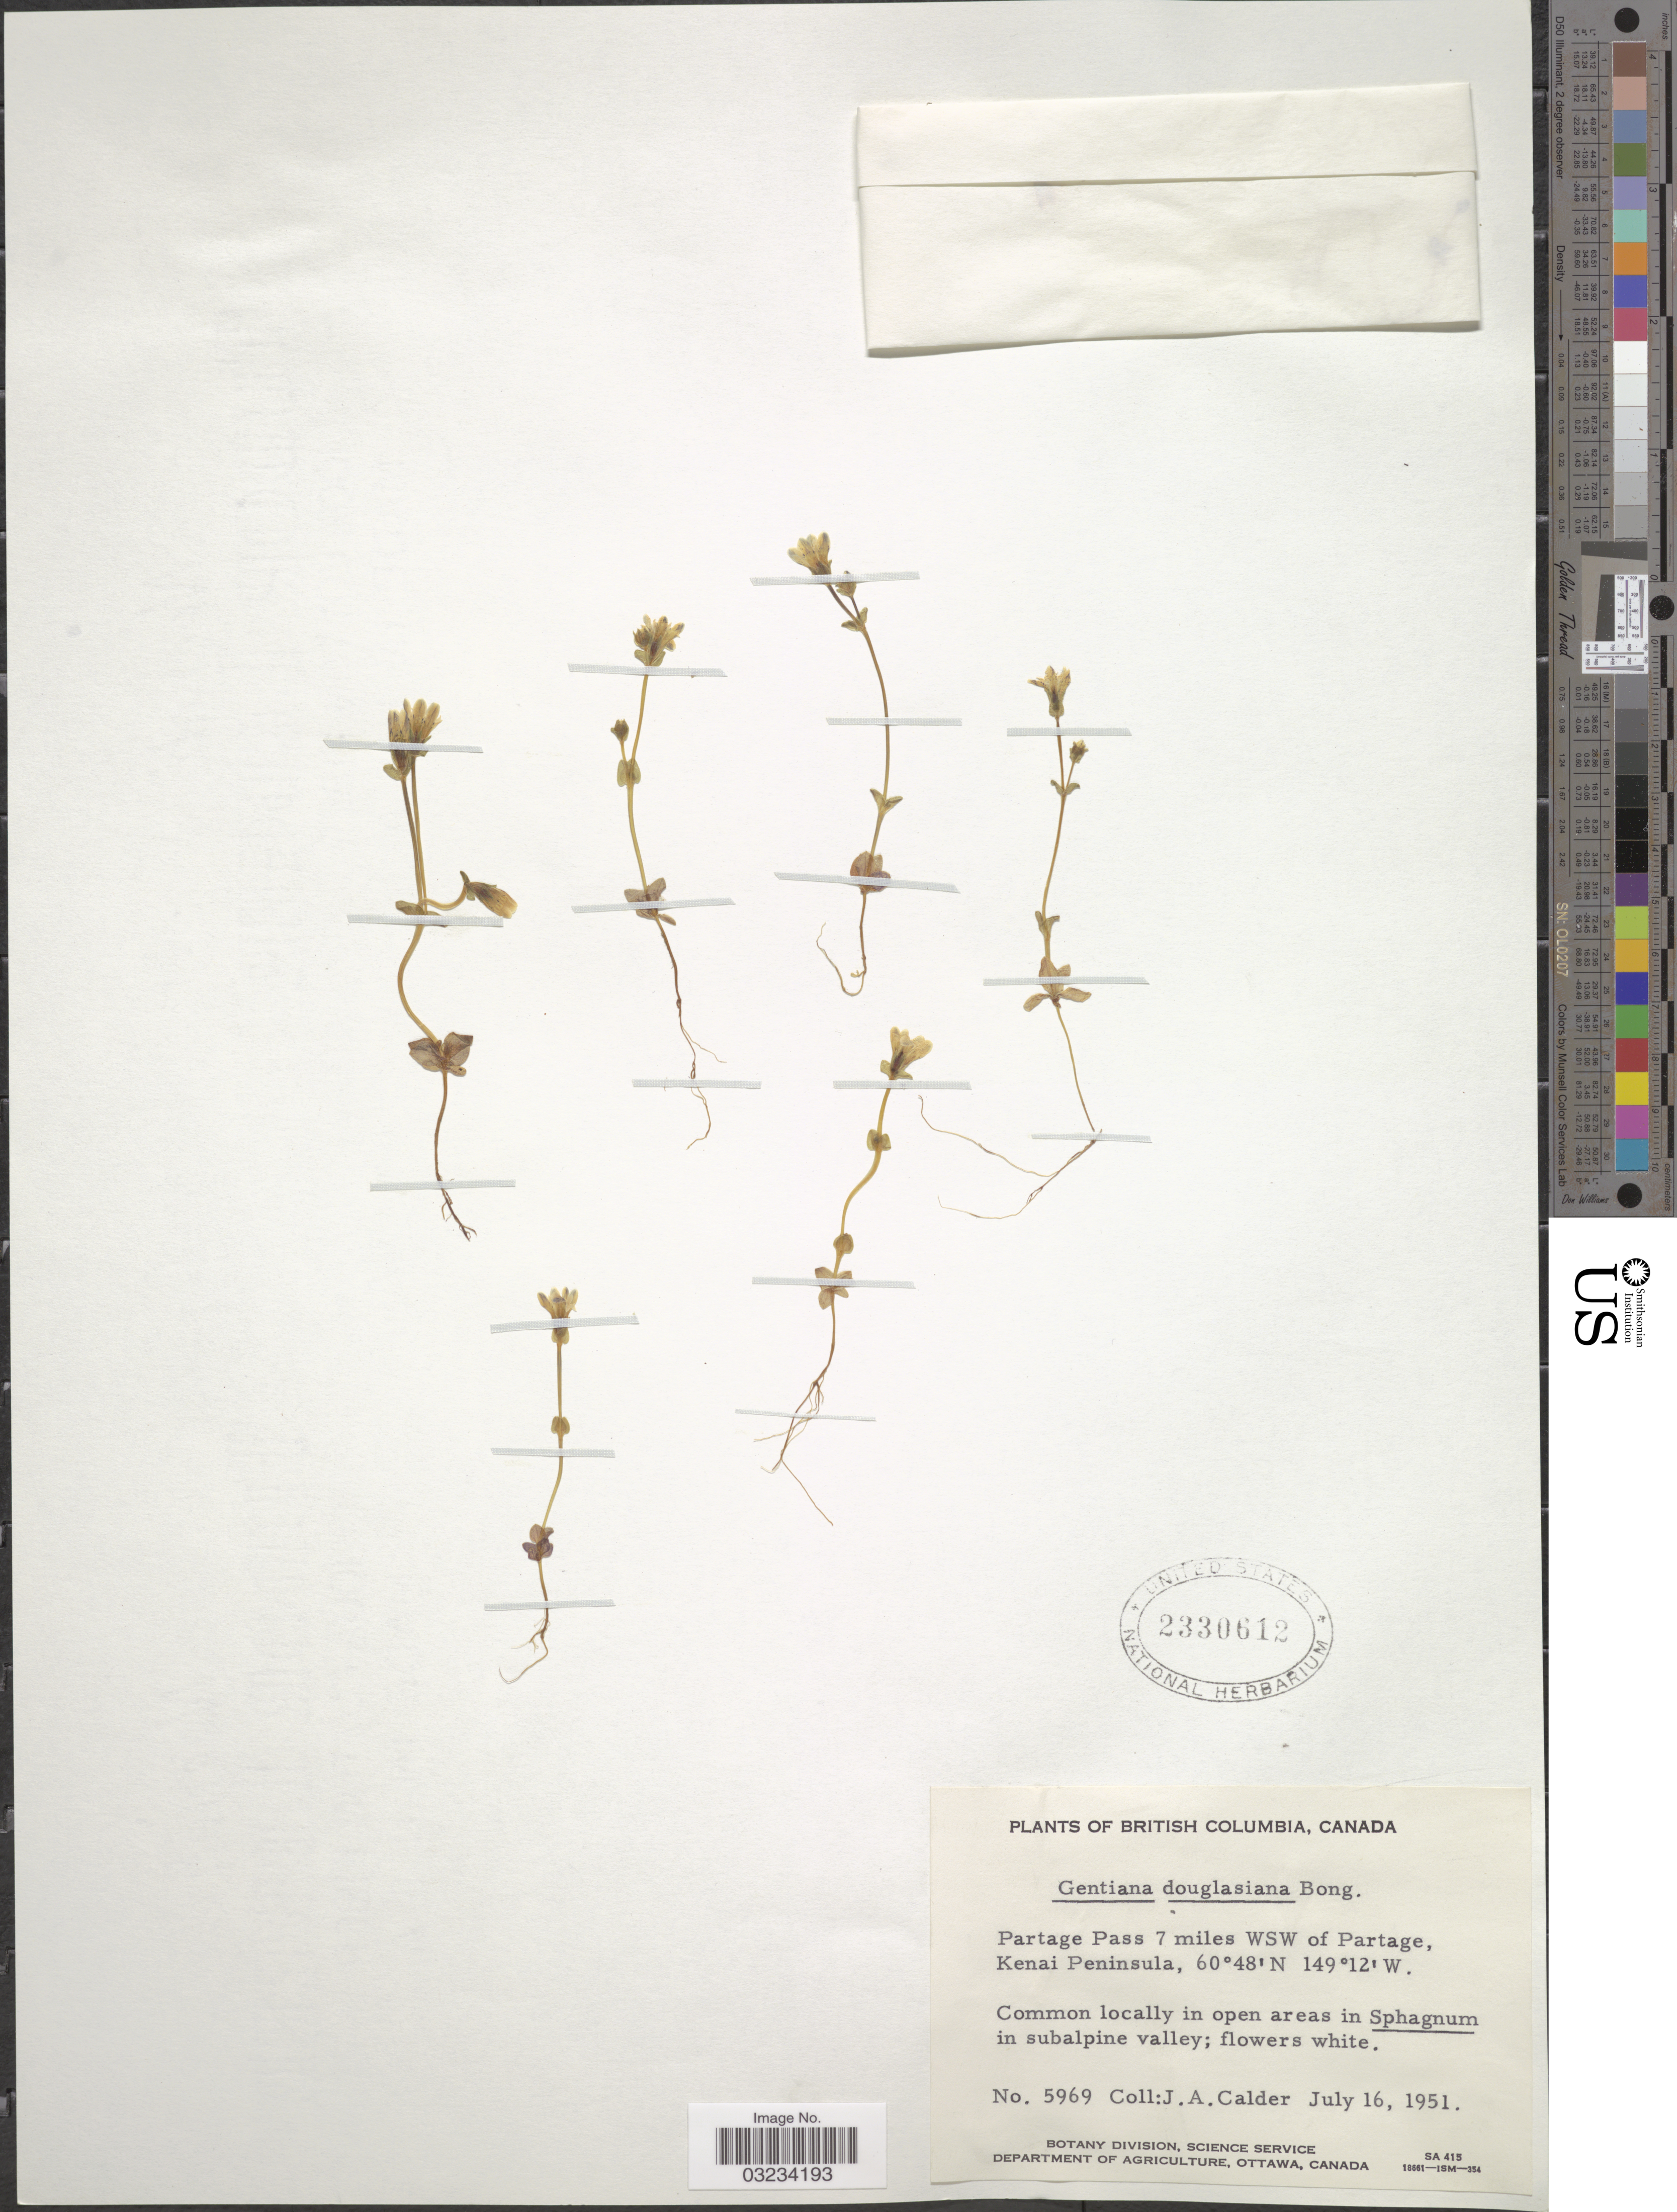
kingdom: Plantae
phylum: Tracheophyta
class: Magnoliopsida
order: Gentianales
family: Gentianaceae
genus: Gentiana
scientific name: Gentiana douglasiana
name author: Bong.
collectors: J. A. Calder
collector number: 5969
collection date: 1951-07-16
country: Canada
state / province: British Columbia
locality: Partage Pass 7 miles WSW of Partage, Kenai Peninsula.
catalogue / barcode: US 2330612